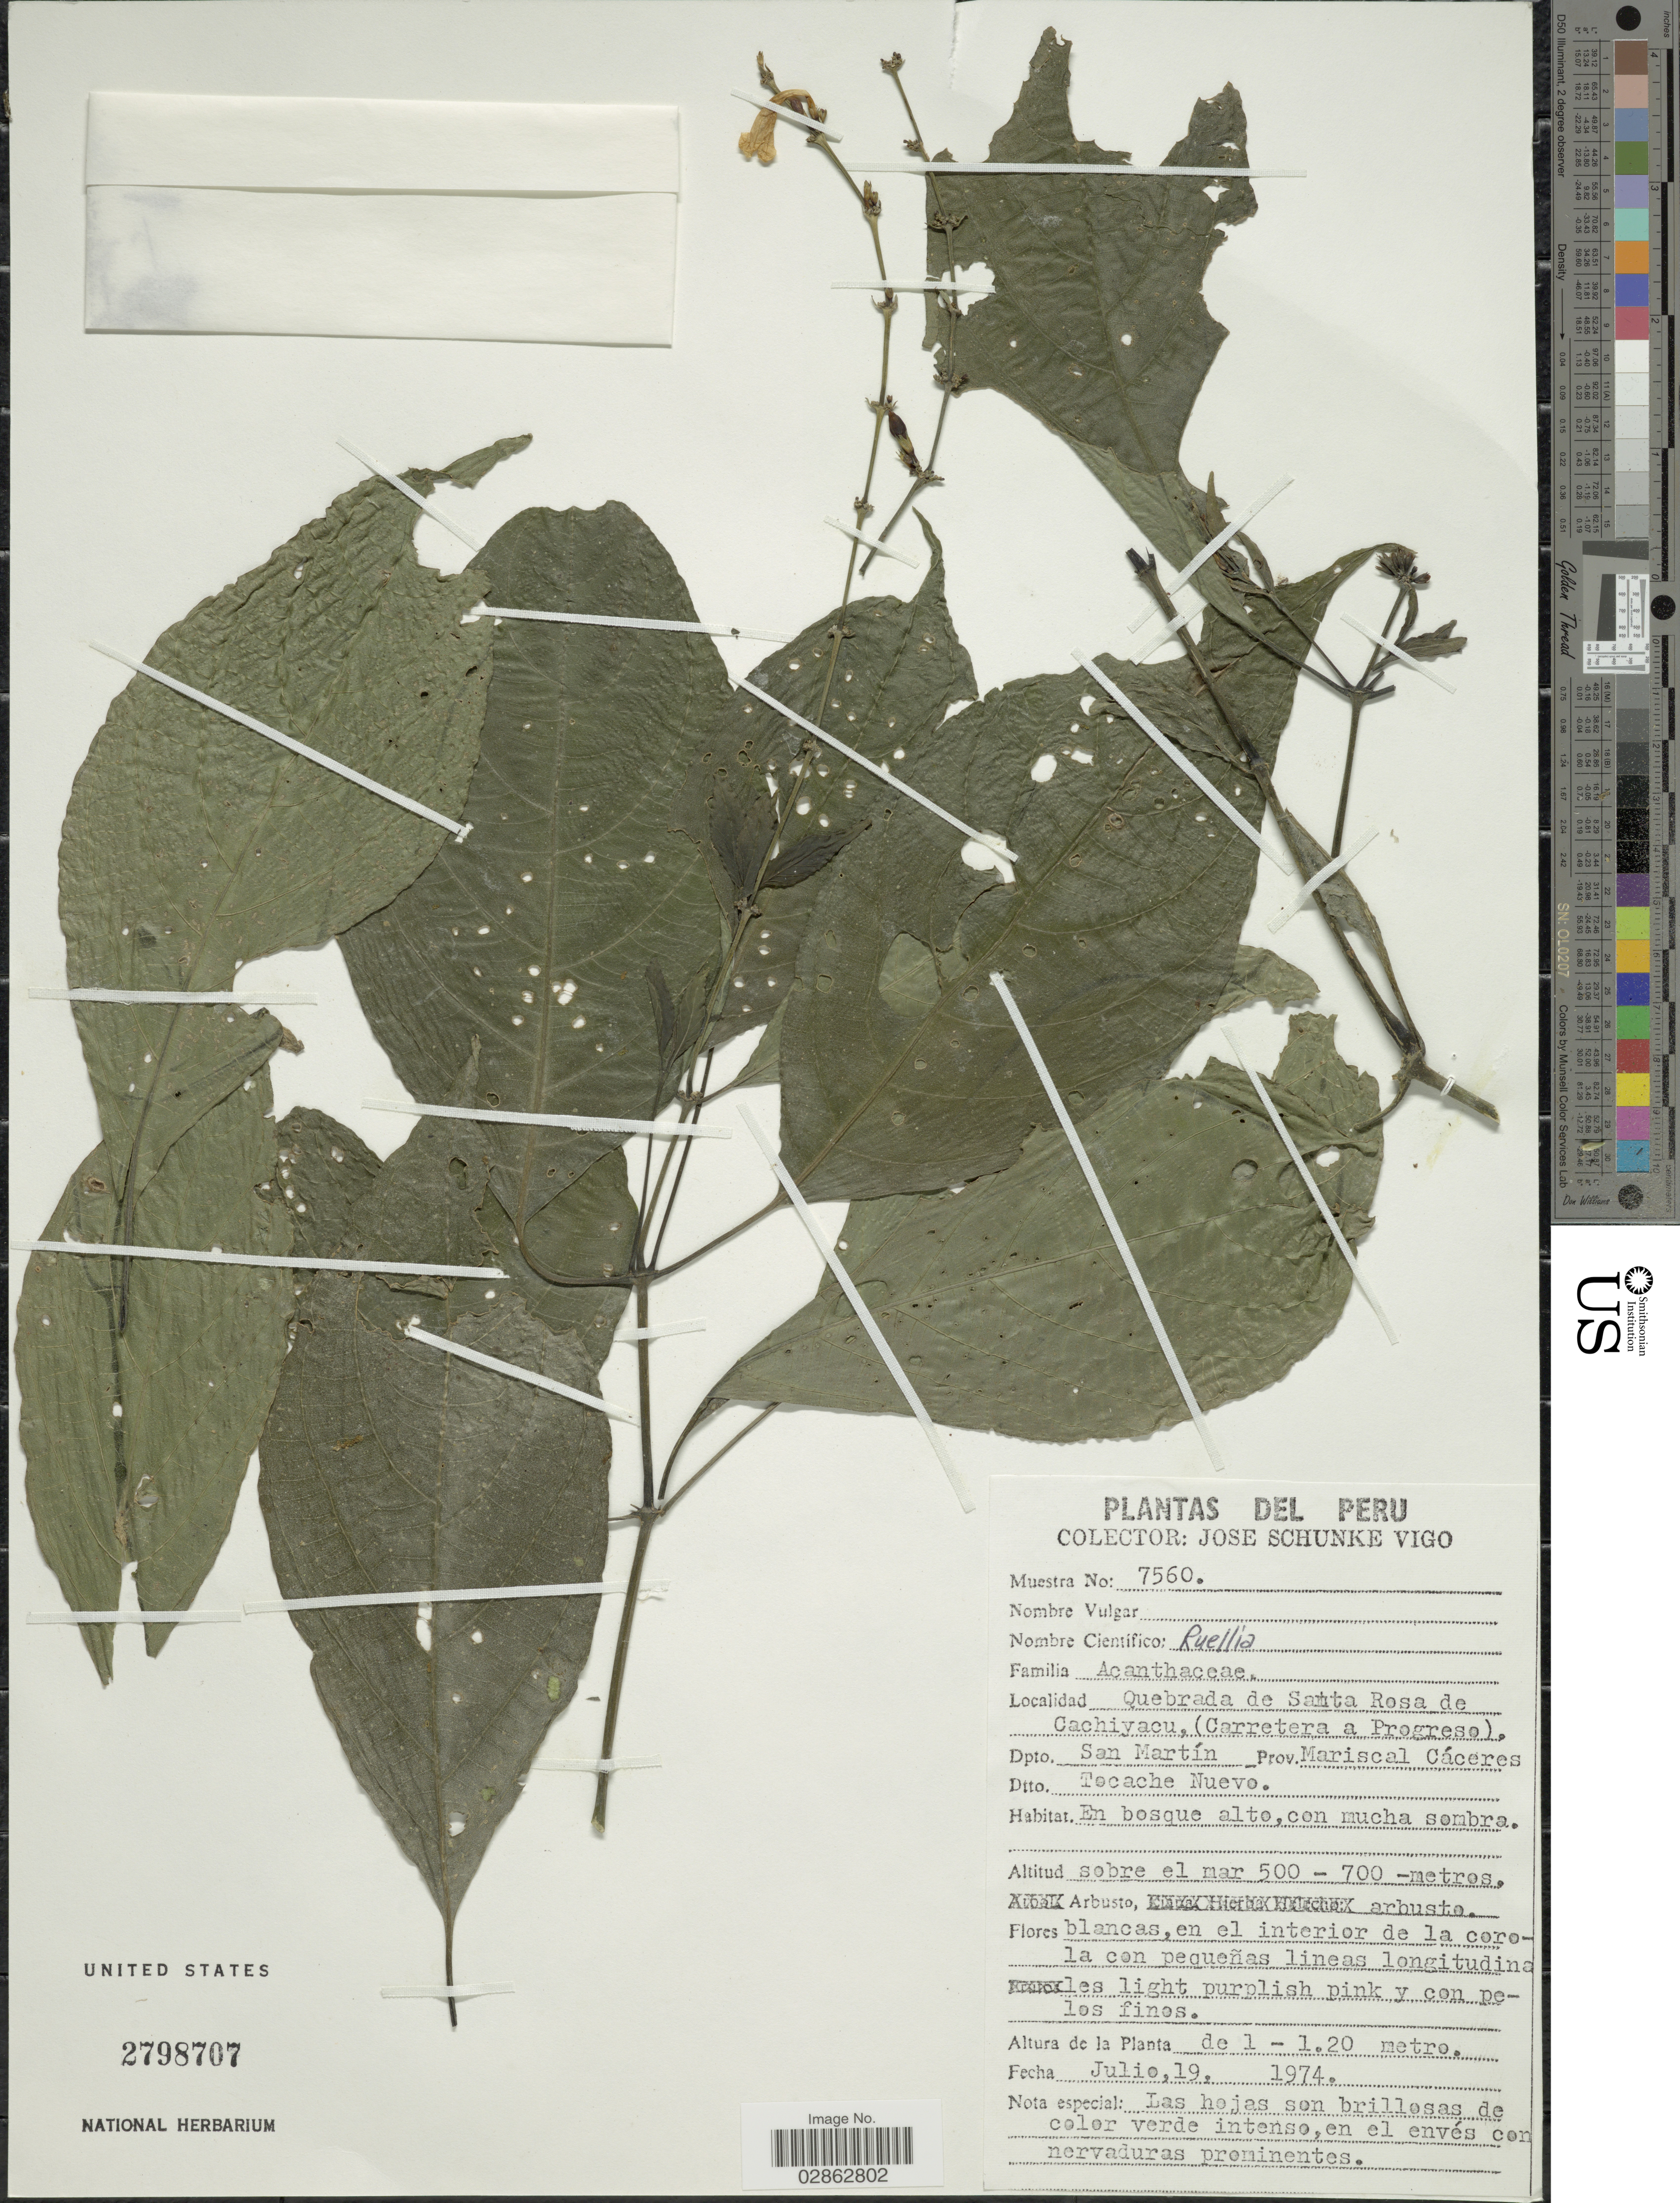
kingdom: Plantae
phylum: Tracheophyta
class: Magnoliopsida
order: Lamiales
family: Acanthaceae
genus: Ruellia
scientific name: Ruellia sp.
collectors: J. Schunke Vigo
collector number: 7560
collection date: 1974-07-19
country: Peru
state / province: San Martín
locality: Quebrada de Santa Rosa de Cachiyacu, (Carretera a Progreso). Dpto. San Martín. Prov. Mariscal Cáceres. Dtto. Tocache Nuevo.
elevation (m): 500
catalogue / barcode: US 2798707